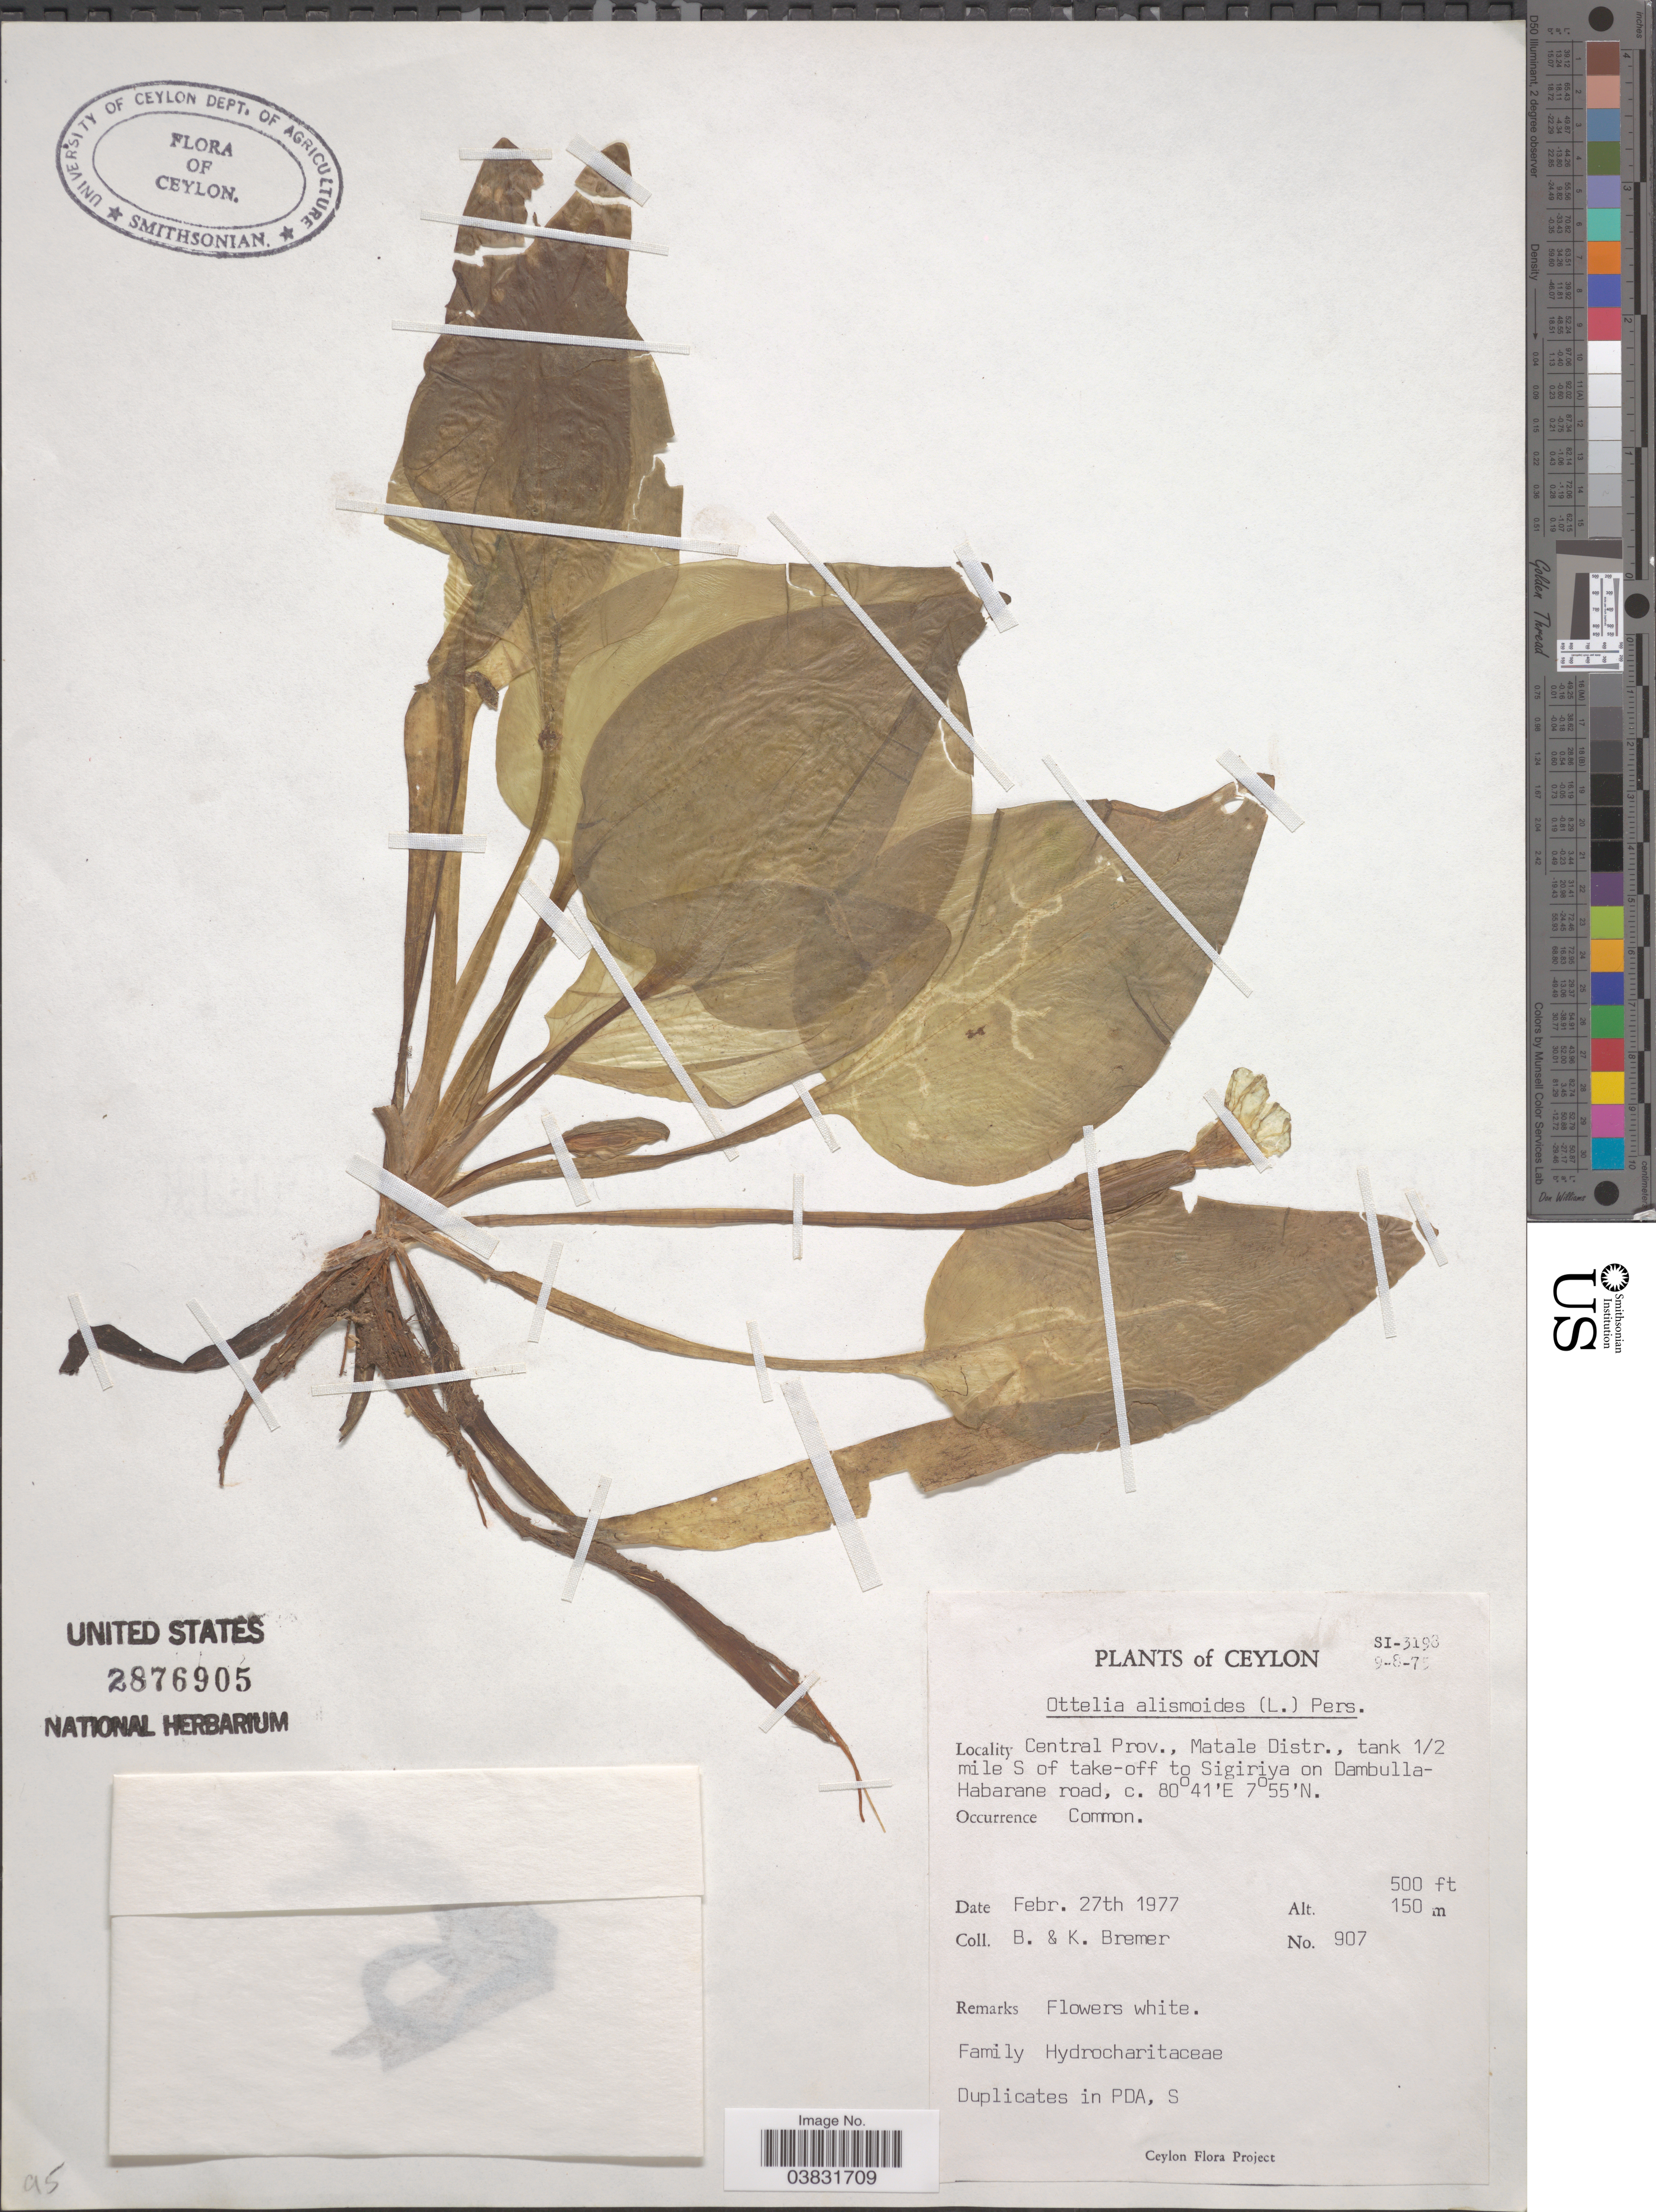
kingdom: Plantae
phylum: Tracheophyta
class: Liliopsida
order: Alismatales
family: Hydrocharitaceae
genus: Ottelia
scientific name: Ottelia alismoides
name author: Pers.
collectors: B. Bremer & K. Bremer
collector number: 907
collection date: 1977-02-27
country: Sri Lanka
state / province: Central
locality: Ceylon. Matale Distr., tank ½ mile S of take-off to Sigiriya on Dambulla-Habarane road.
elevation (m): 152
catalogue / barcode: US 2876905